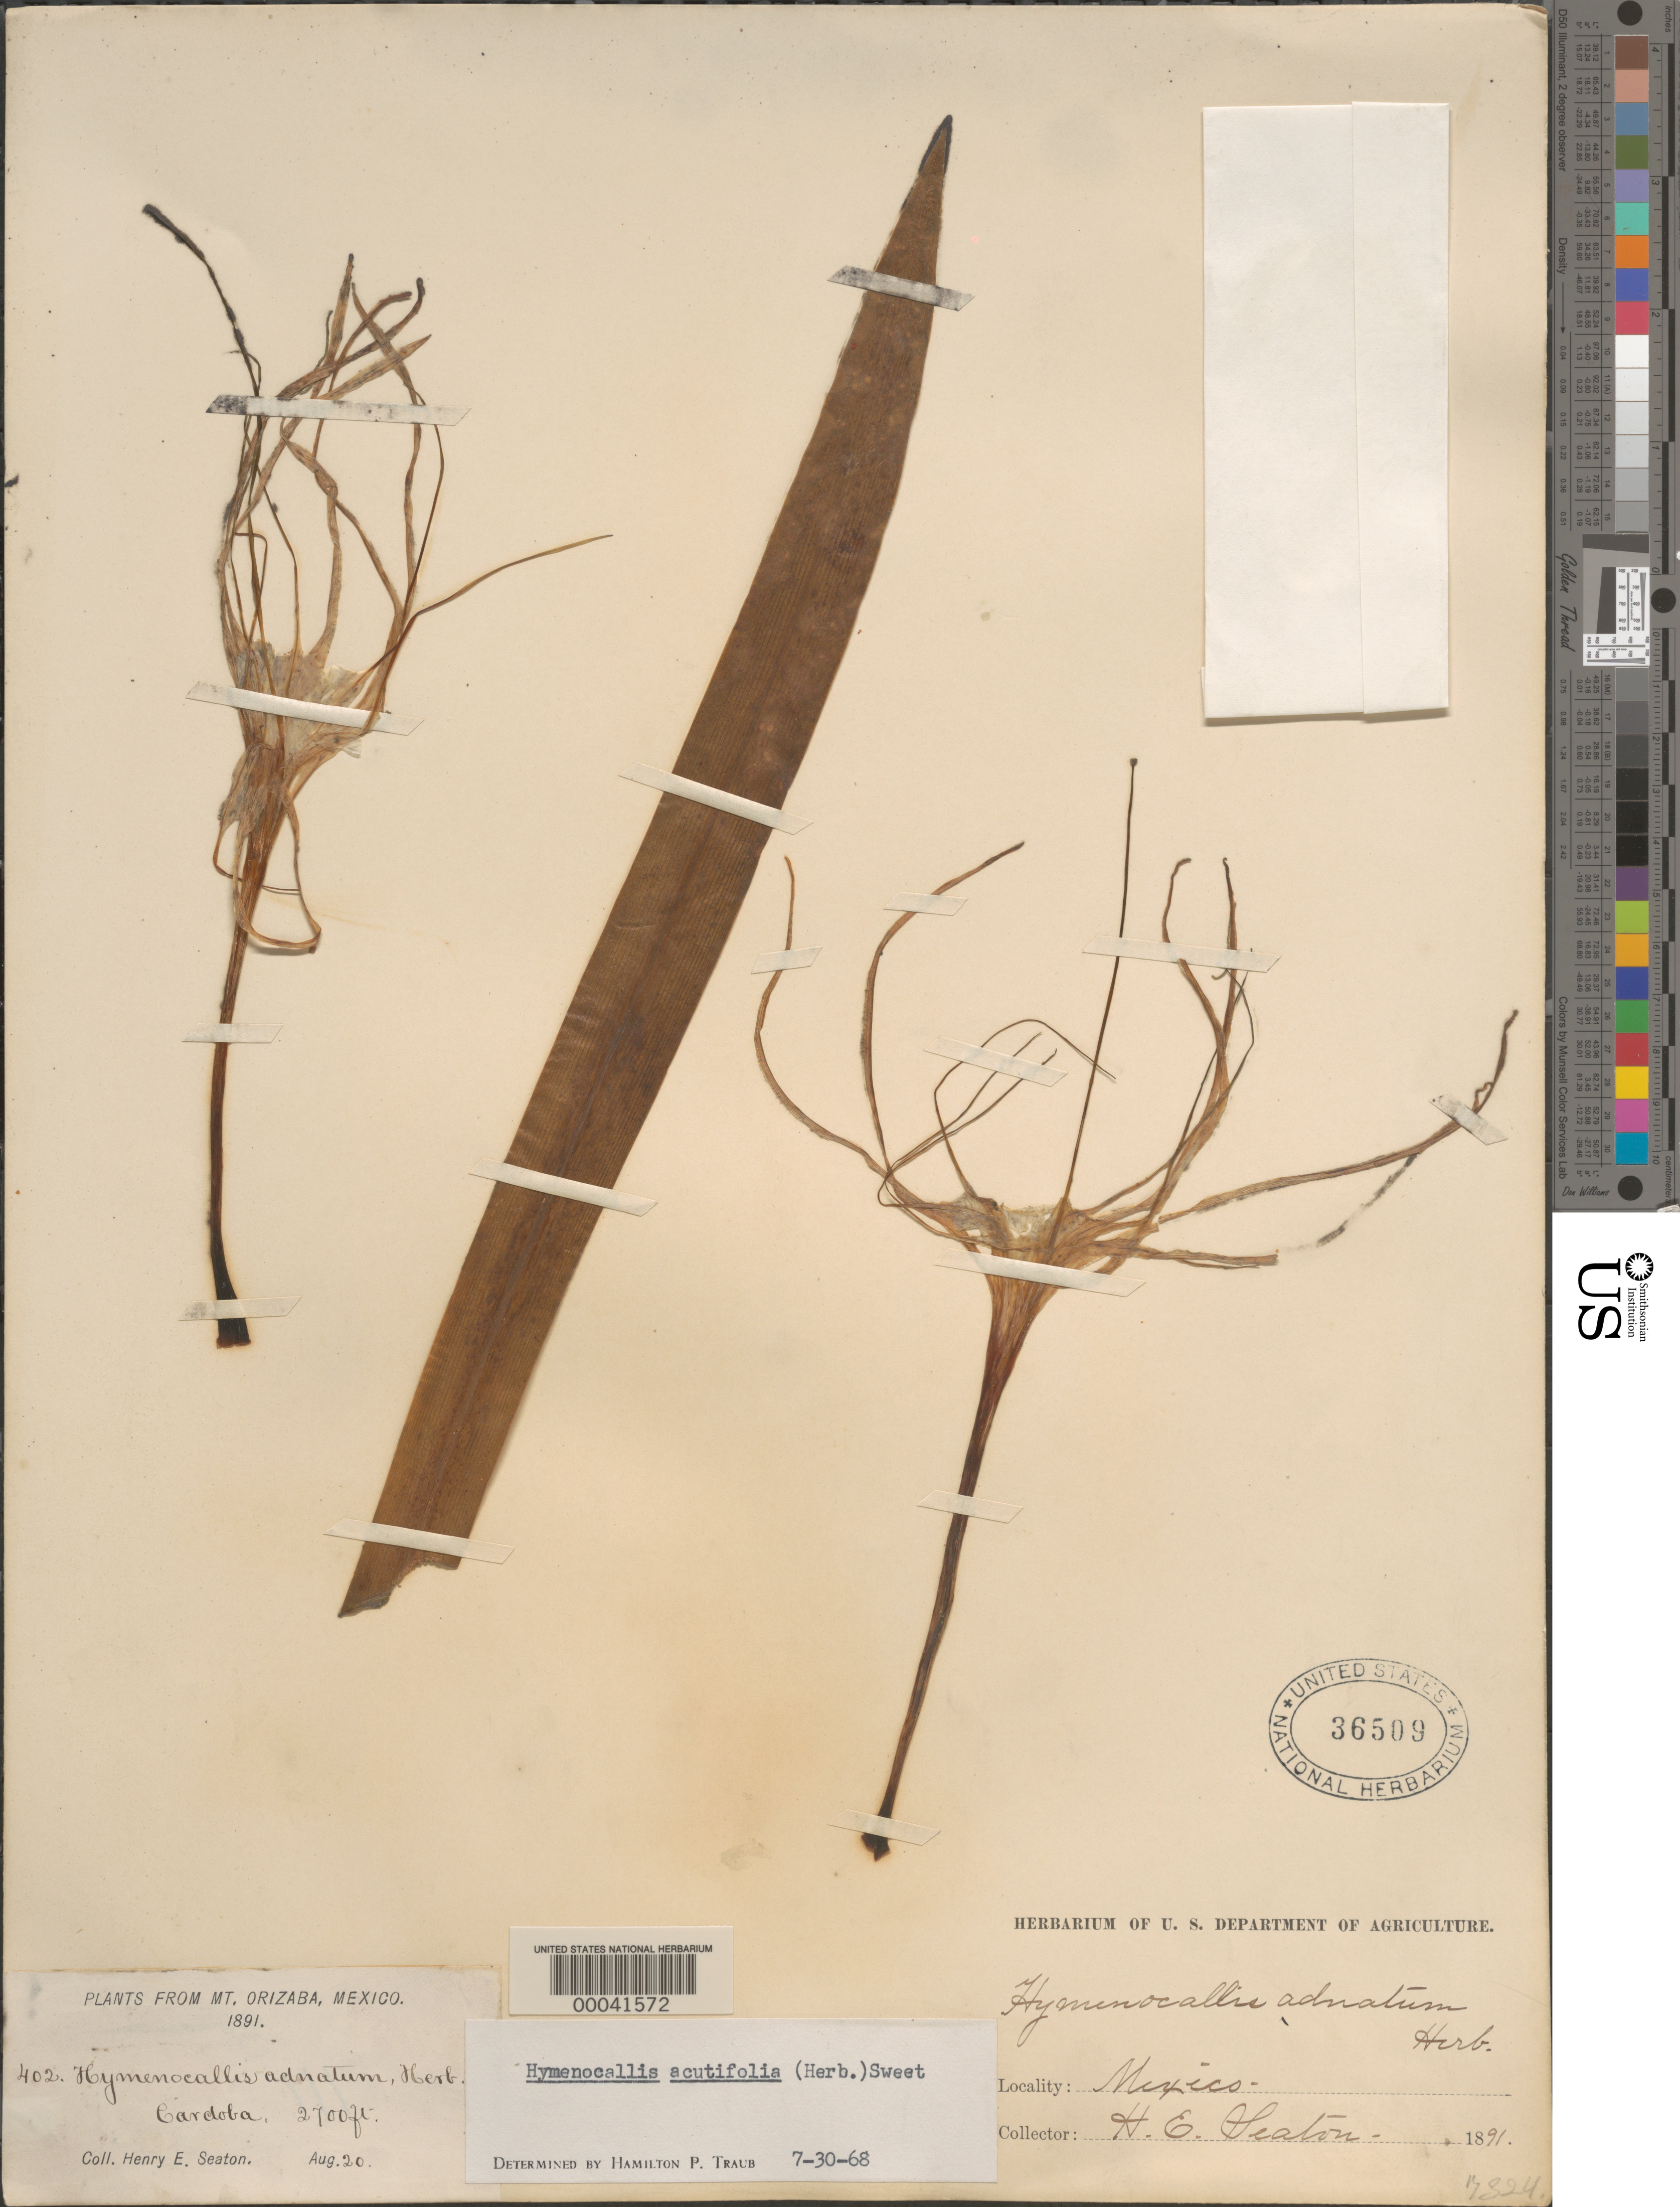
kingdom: Plantae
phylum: Tracheophyta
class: Liliopsida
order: Asparagales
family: Amaryllidaceae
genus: Hymenocallis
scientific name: Hymenocallis acutifolia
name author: (Herb.) Sweet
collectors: H. E. Seaton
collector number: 402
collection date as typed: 20 Aug 1891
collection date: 1891-08-20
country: Mexico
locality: Cardoba, from mt. Orizaba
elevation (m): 823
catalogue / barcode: US 36509